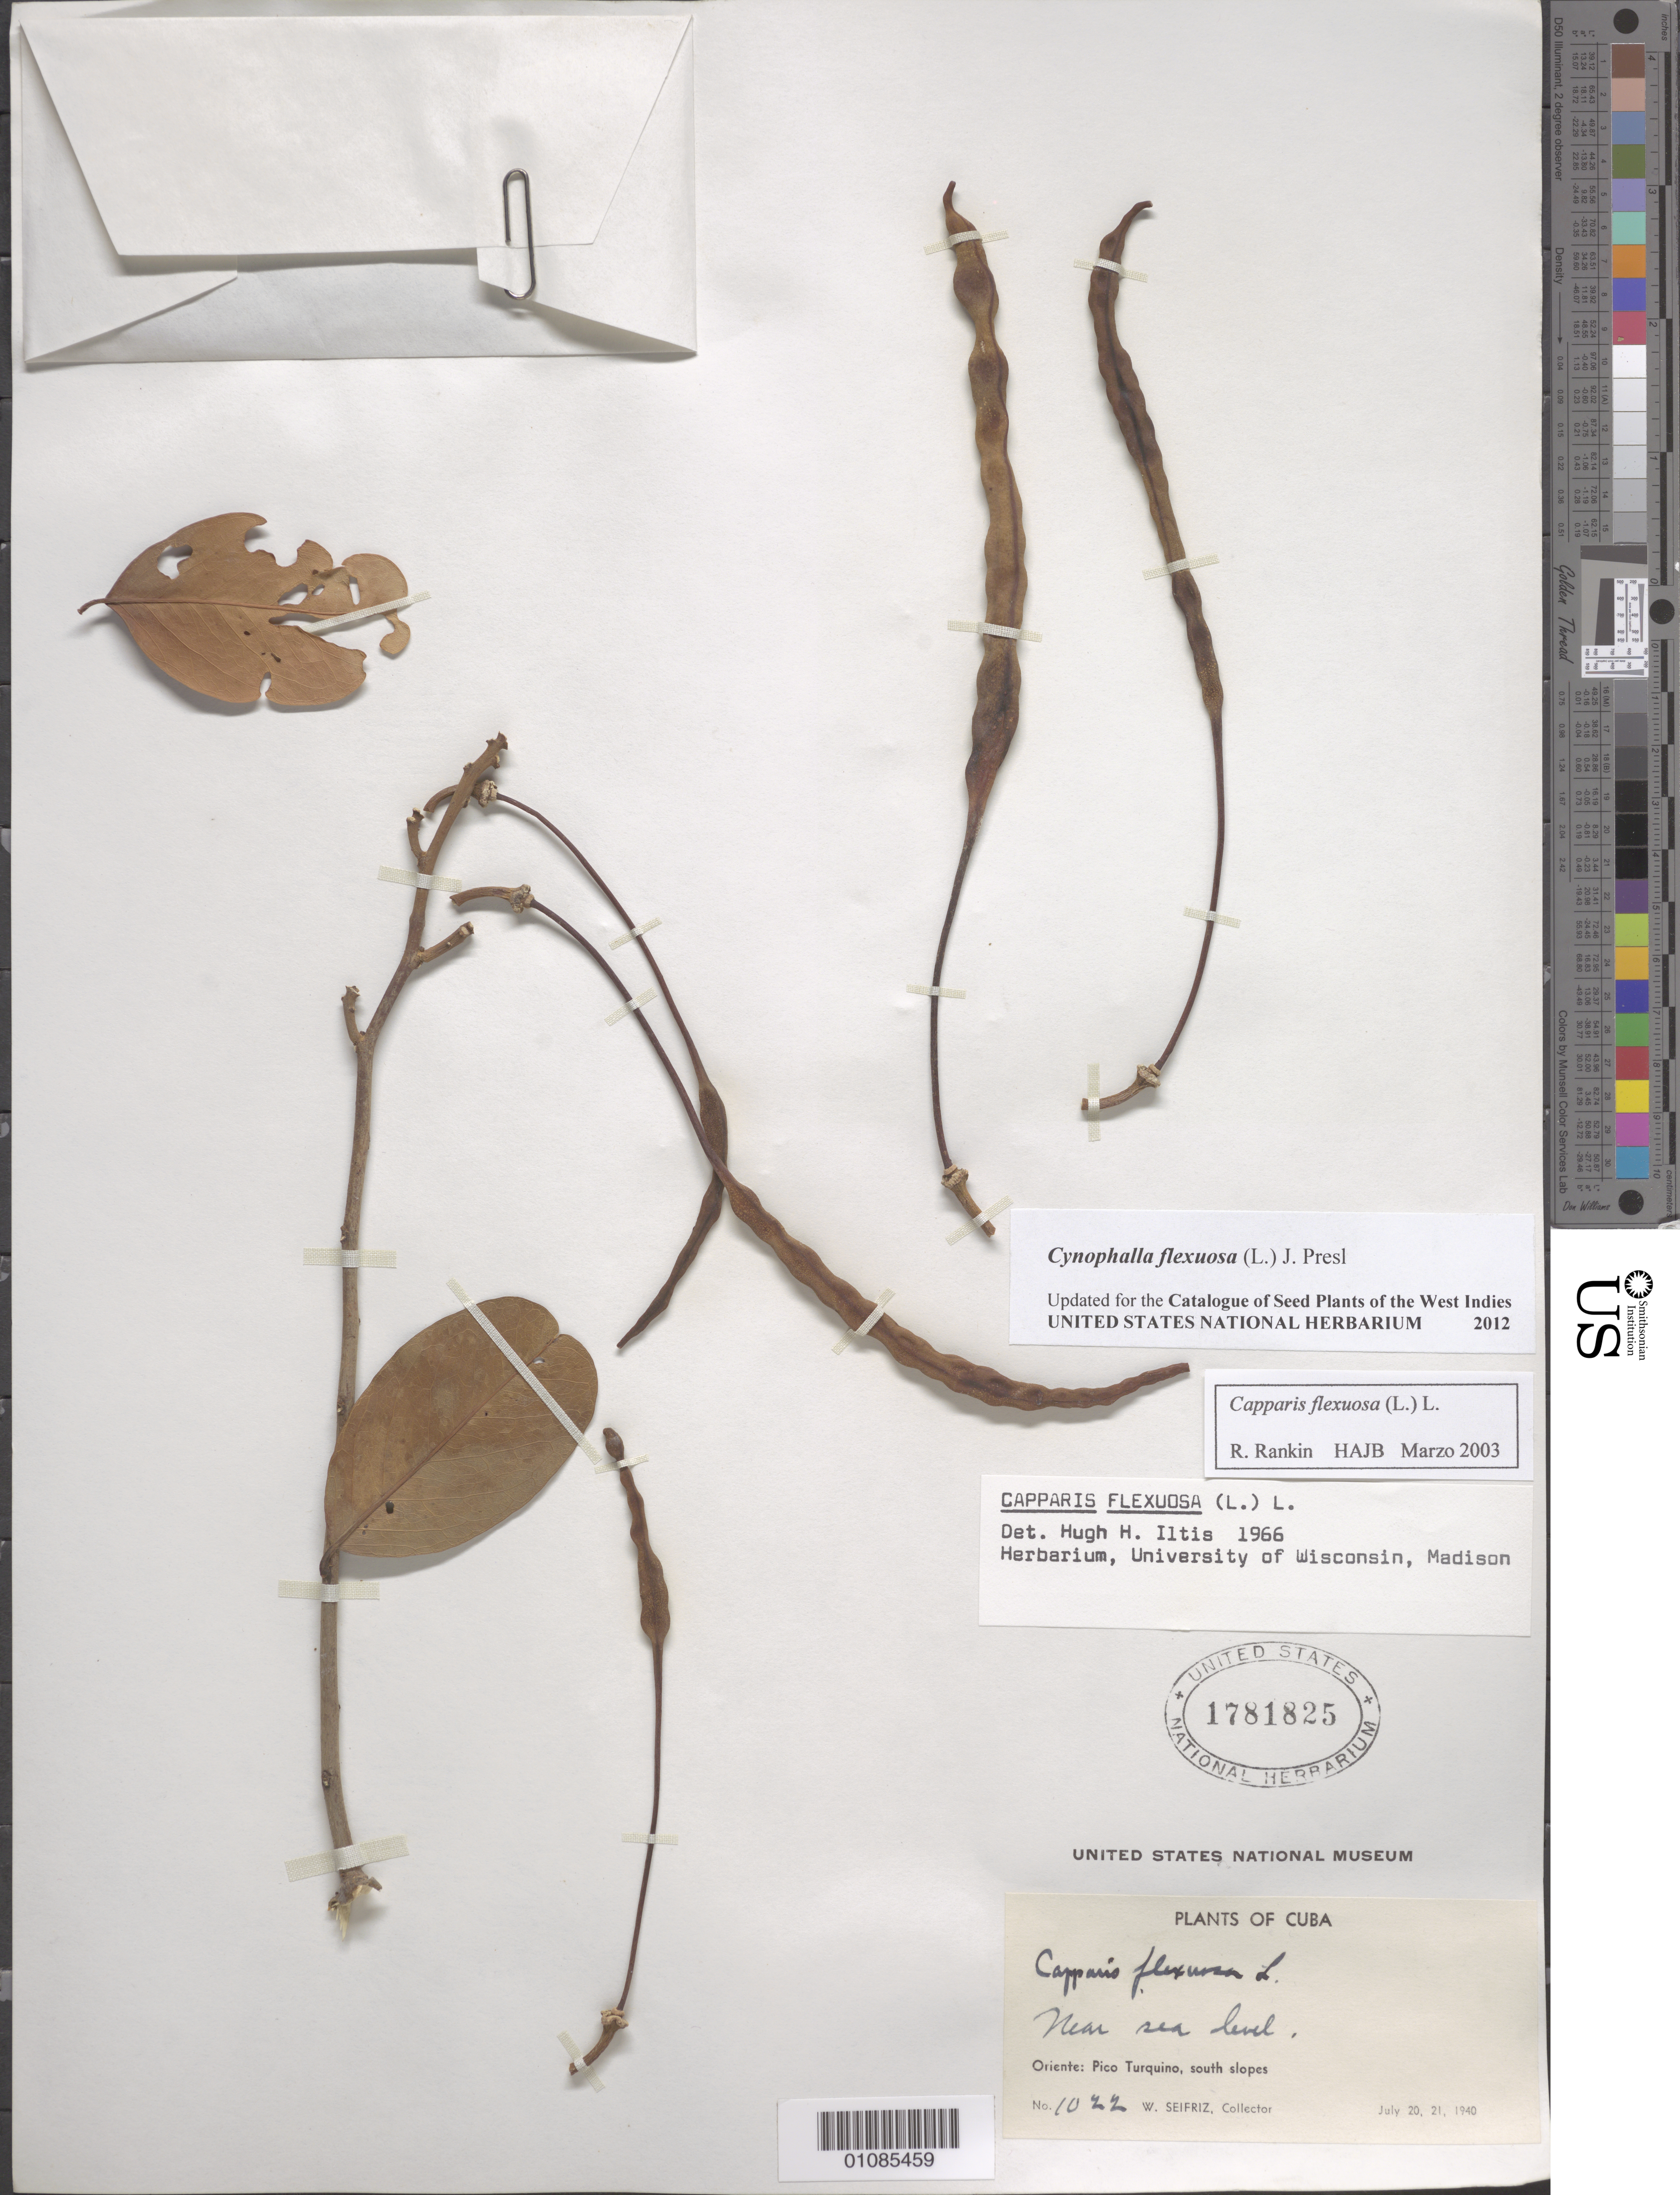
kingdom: Plantae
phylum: Tracheophyta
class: Magnoliopsida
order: Brassicales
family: Capparaceae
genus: Cynophalla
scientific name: Cynophalla flexuosa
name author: (L.) J. Presl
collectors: W. Seifriz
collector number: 1022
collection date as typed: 20 Jul 1940 and 21 Jul 1940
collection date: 1940-07-20,1940-07-21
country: Cuba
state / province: Santiago de Cuba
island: Cuba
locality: Oriente: Pico Turquino, S slopes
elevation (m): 0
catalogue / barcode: US 1781825